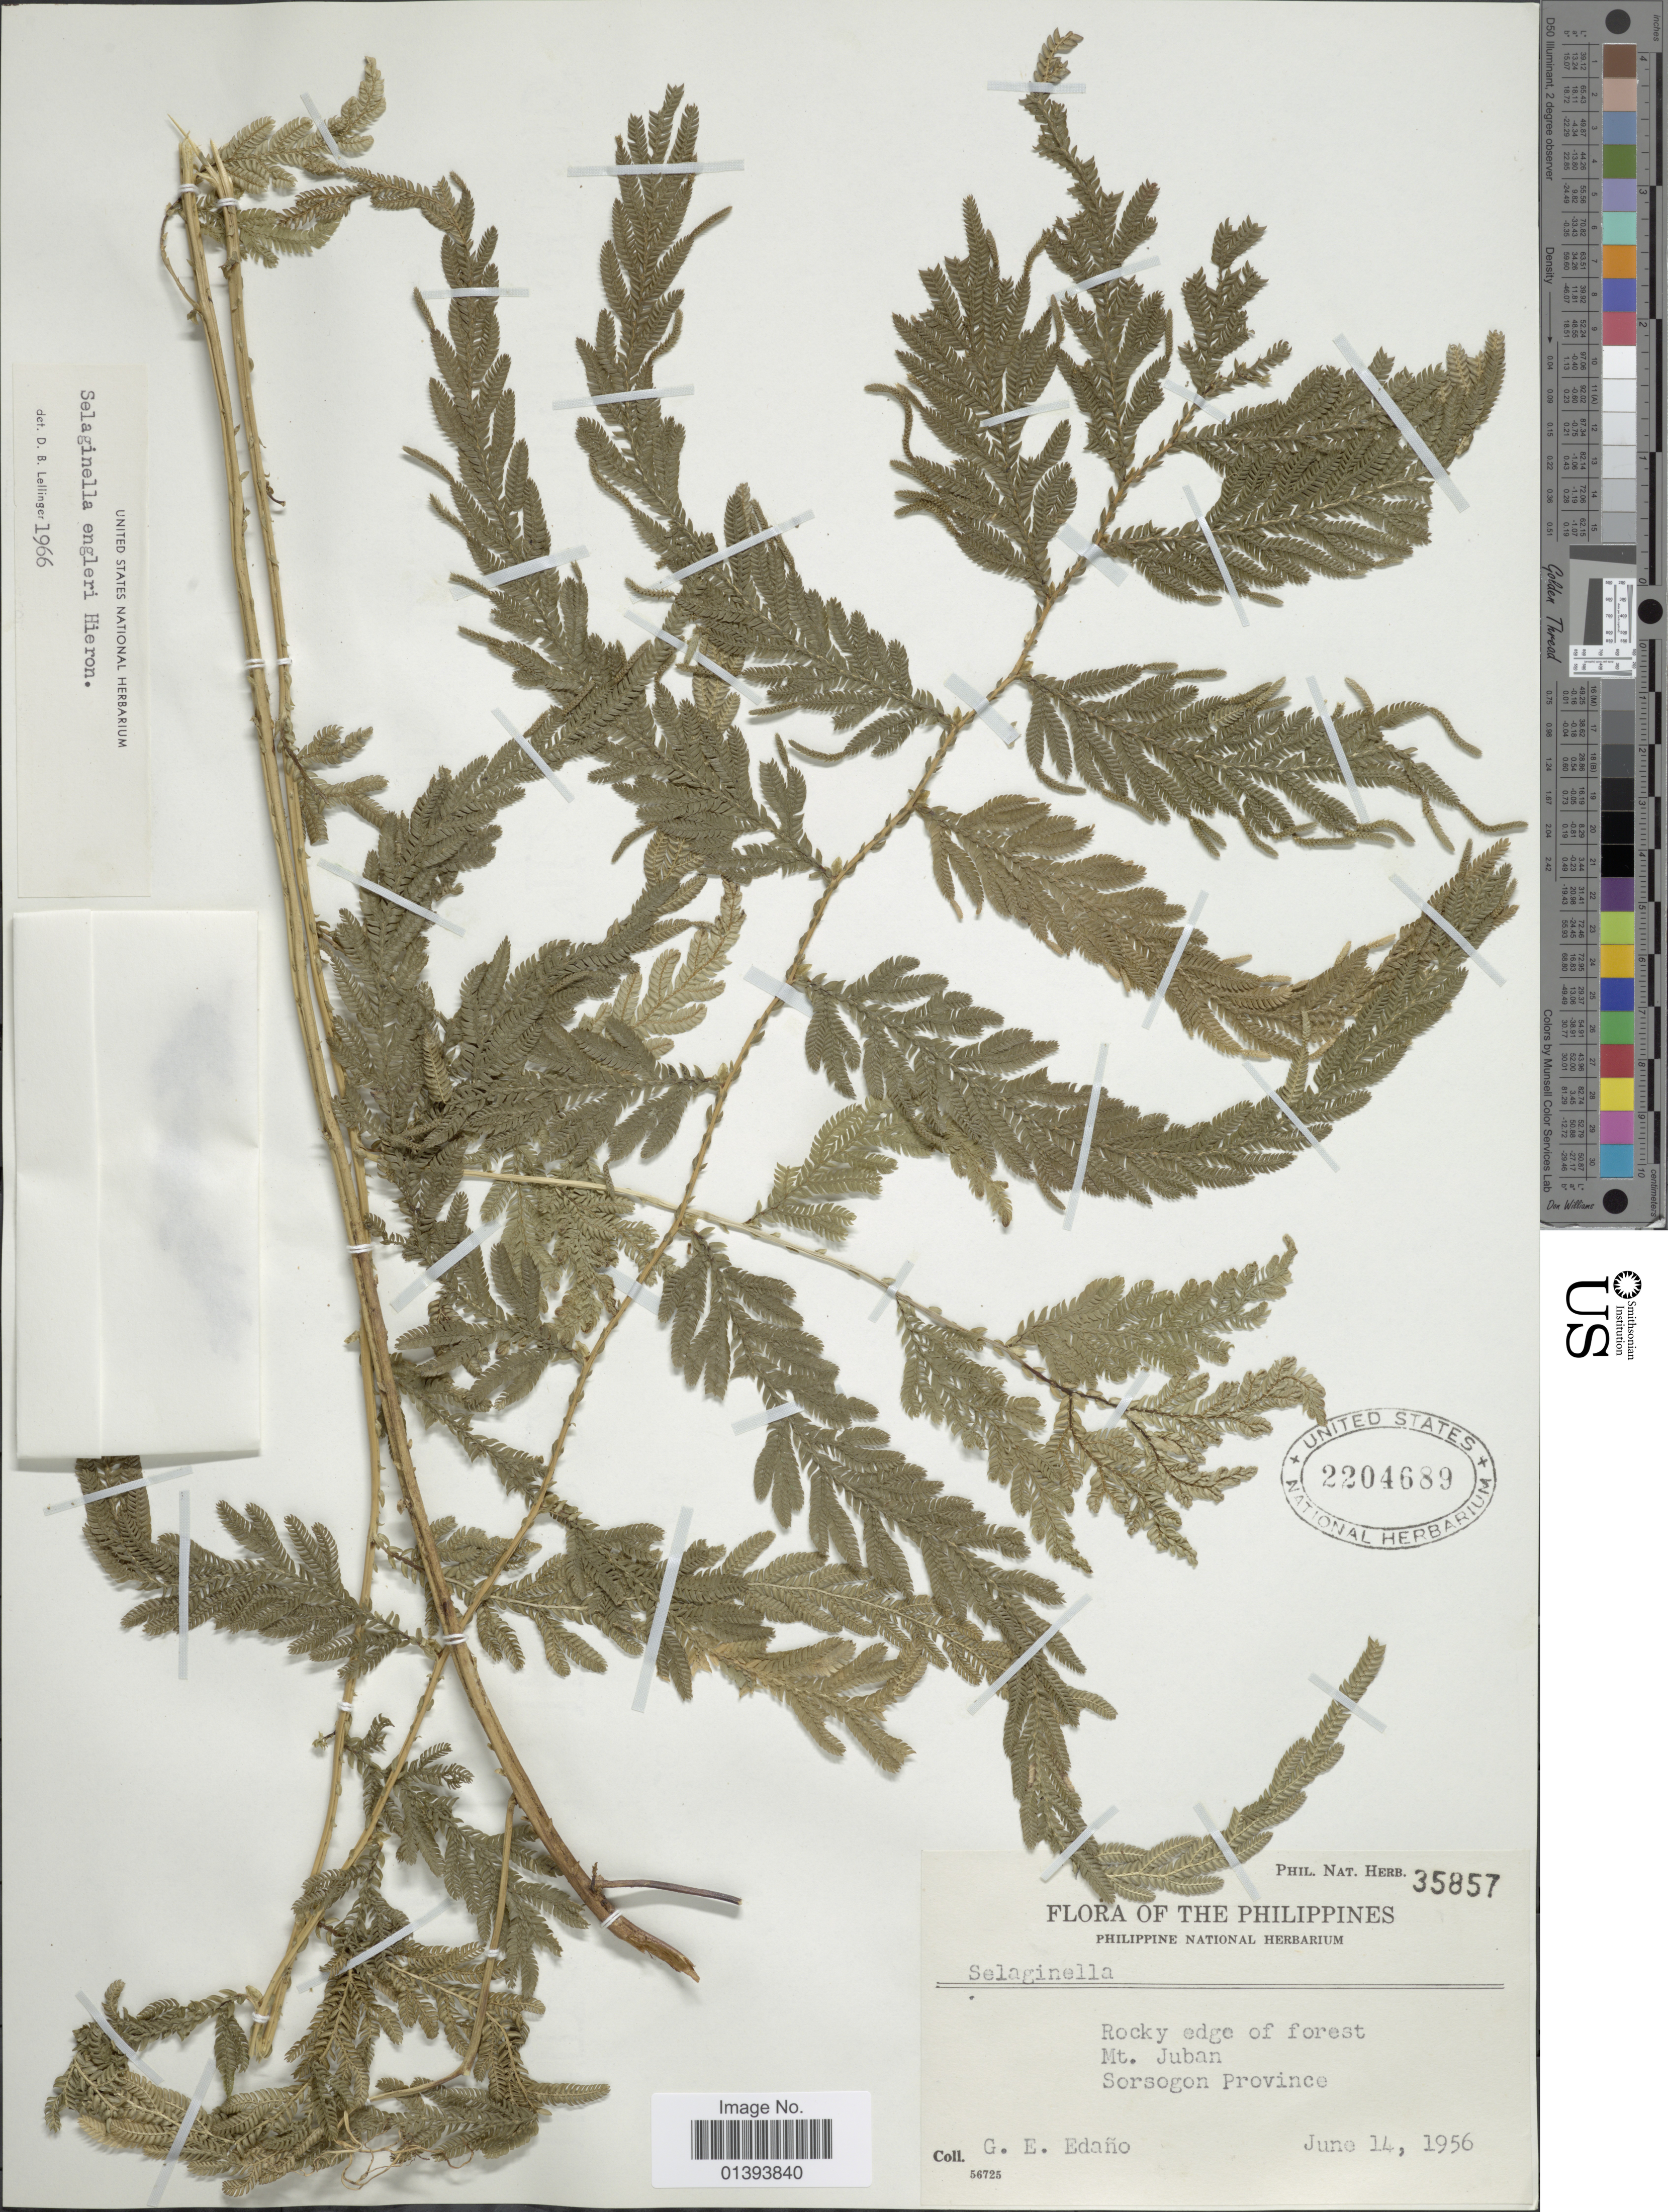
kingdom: Plantae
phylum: Tracheophyta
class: Lycopodiopsida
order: Selaginellales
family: Selaginellaceae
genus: Selaginella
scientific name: Selaginella engleri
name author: Hieron.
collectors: G. E. Edaño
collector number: Phil. Nat. Herb. 35857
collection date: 1956-06-14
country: Philippines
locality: Rocky edge of forest, Mt. Juban, Sorsogon Province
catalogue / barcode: US 2204689